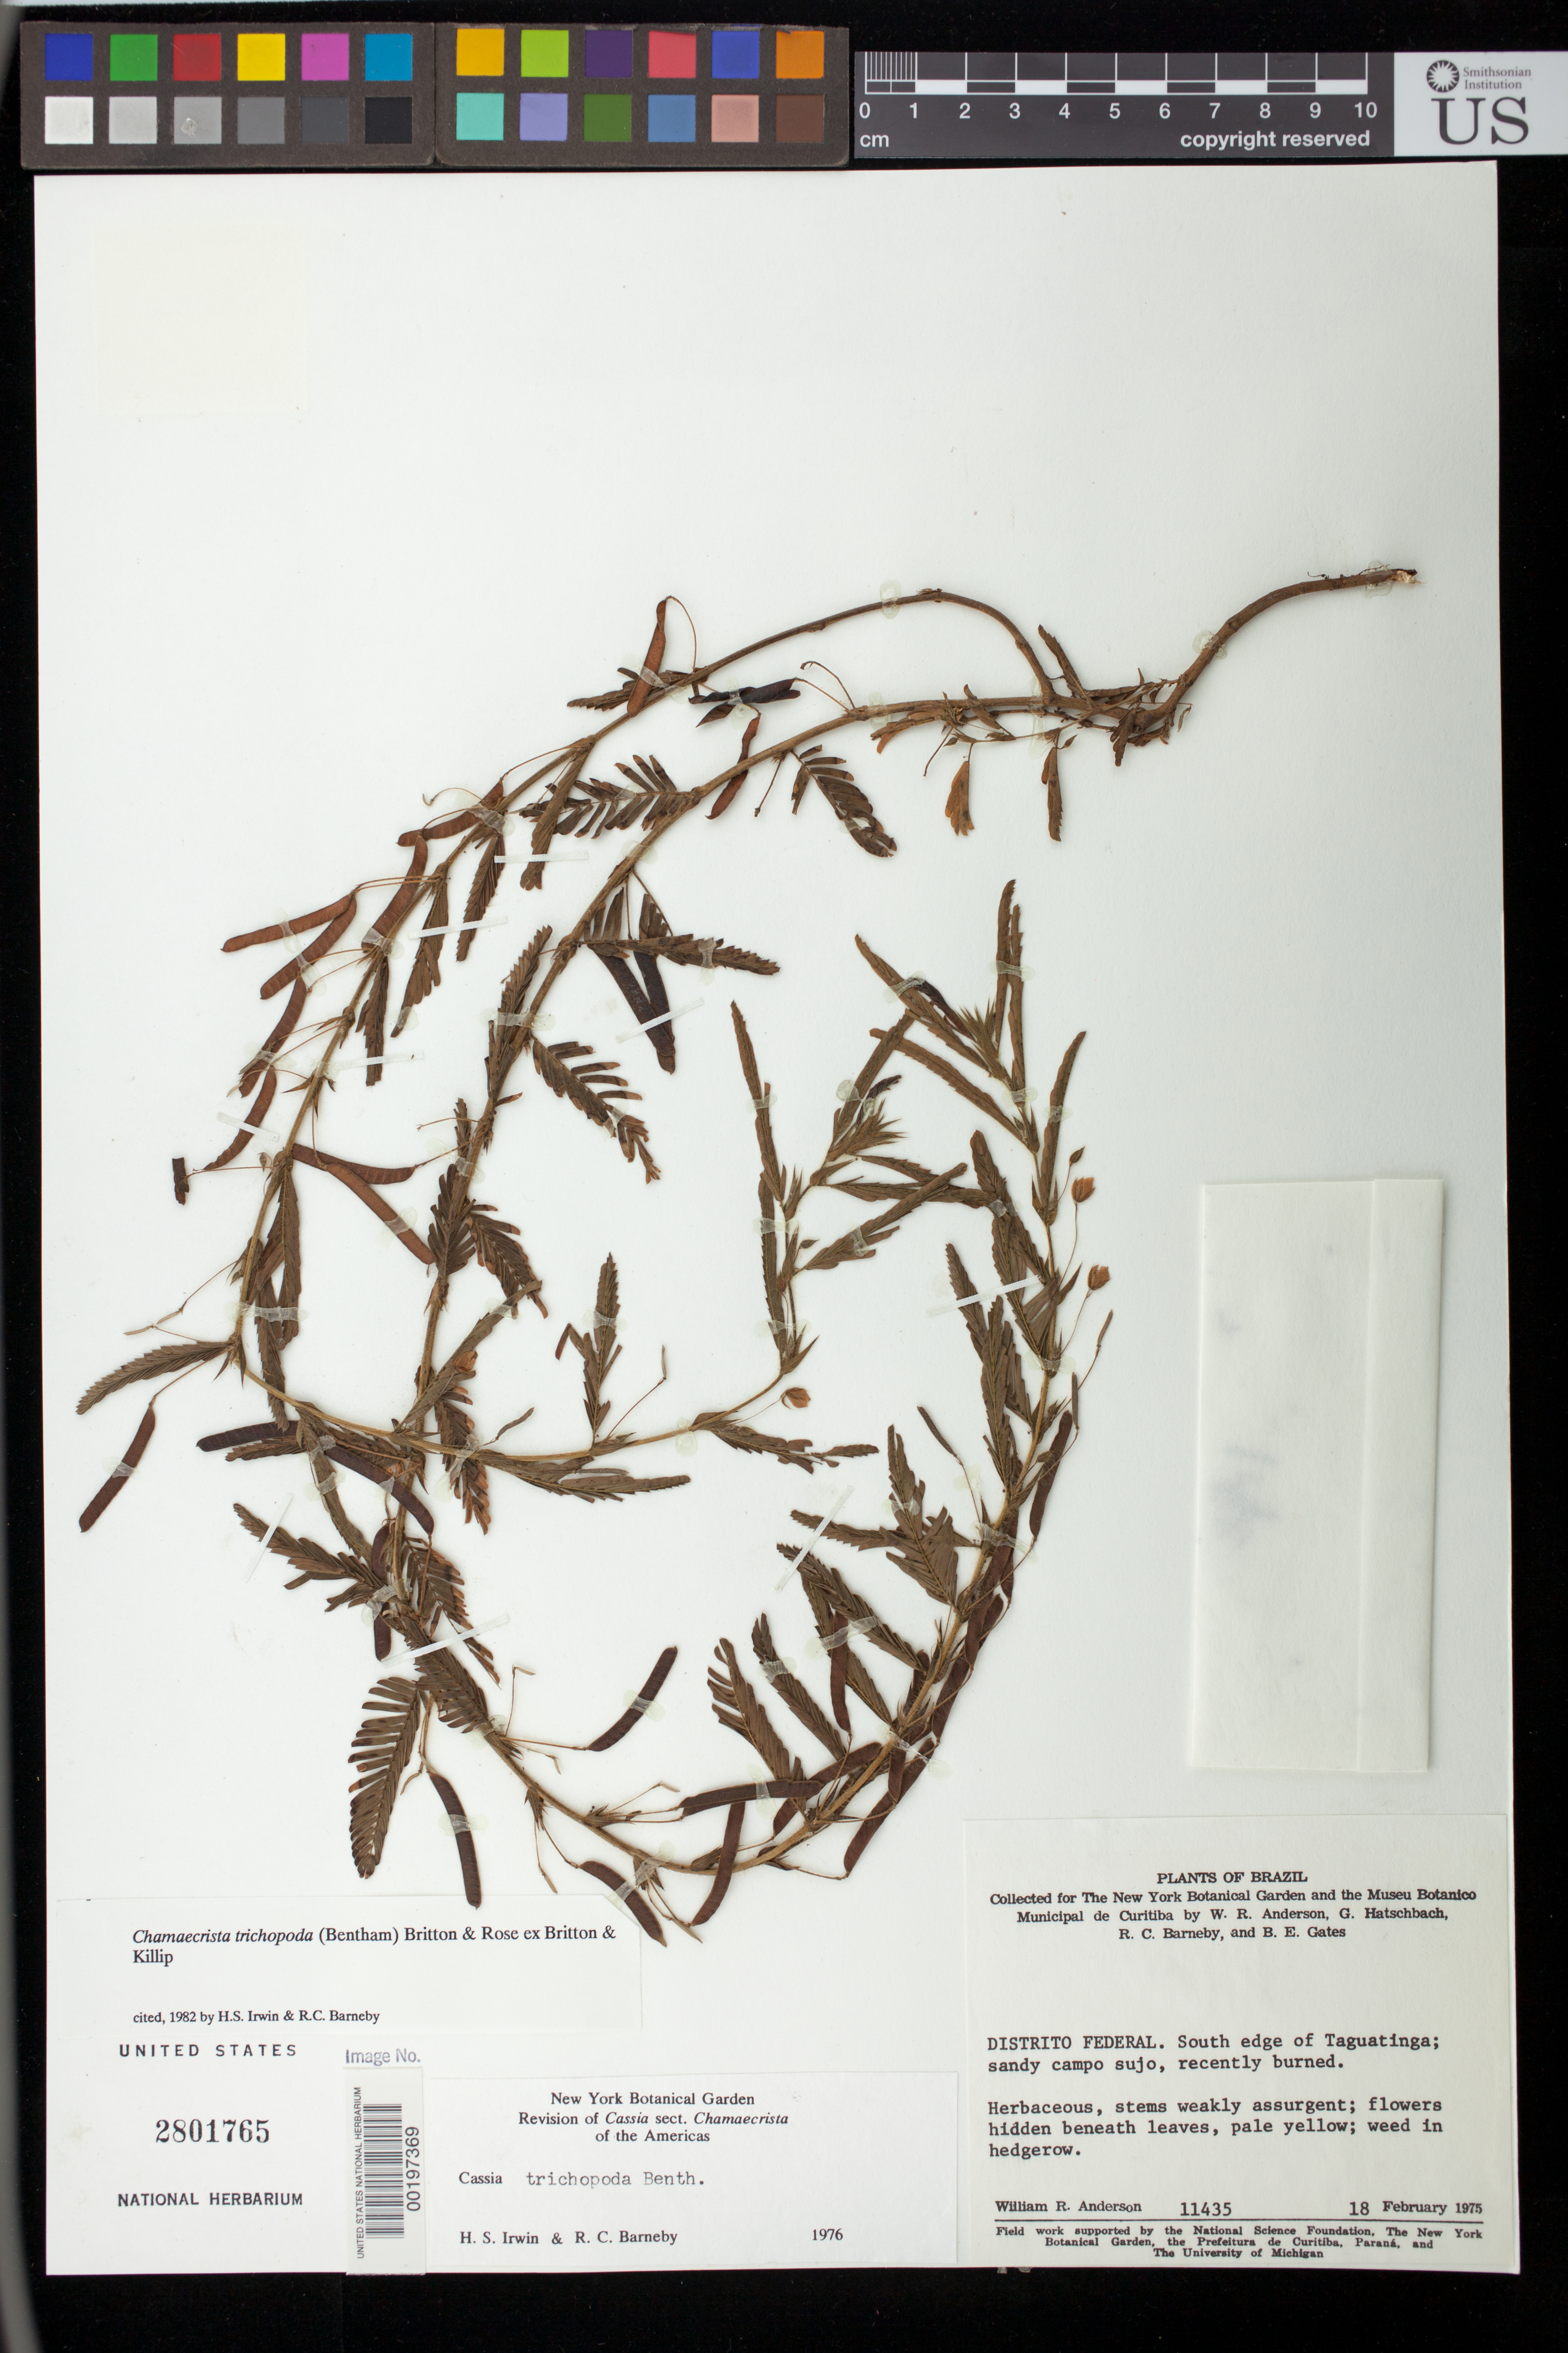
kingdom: Plantae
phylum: Tracheophyta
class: Magnoliopsida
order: Fabales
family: Fabaceae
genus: Chamaecrista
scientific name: Chamaecrista trichopoda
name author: (Benth.) Britton & Rose ex Britton & Killip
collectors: W. R. Anderson, G. Hatschbach, R. C. Barneby & B. Gates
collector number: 11435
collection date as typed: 18 Feb 1975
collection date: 1975-02-18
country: Brazil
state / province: Distrito Federal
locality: South edge of Taguatinga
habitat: Sandy campo sujo, recently burned.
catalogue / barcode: US 2801765